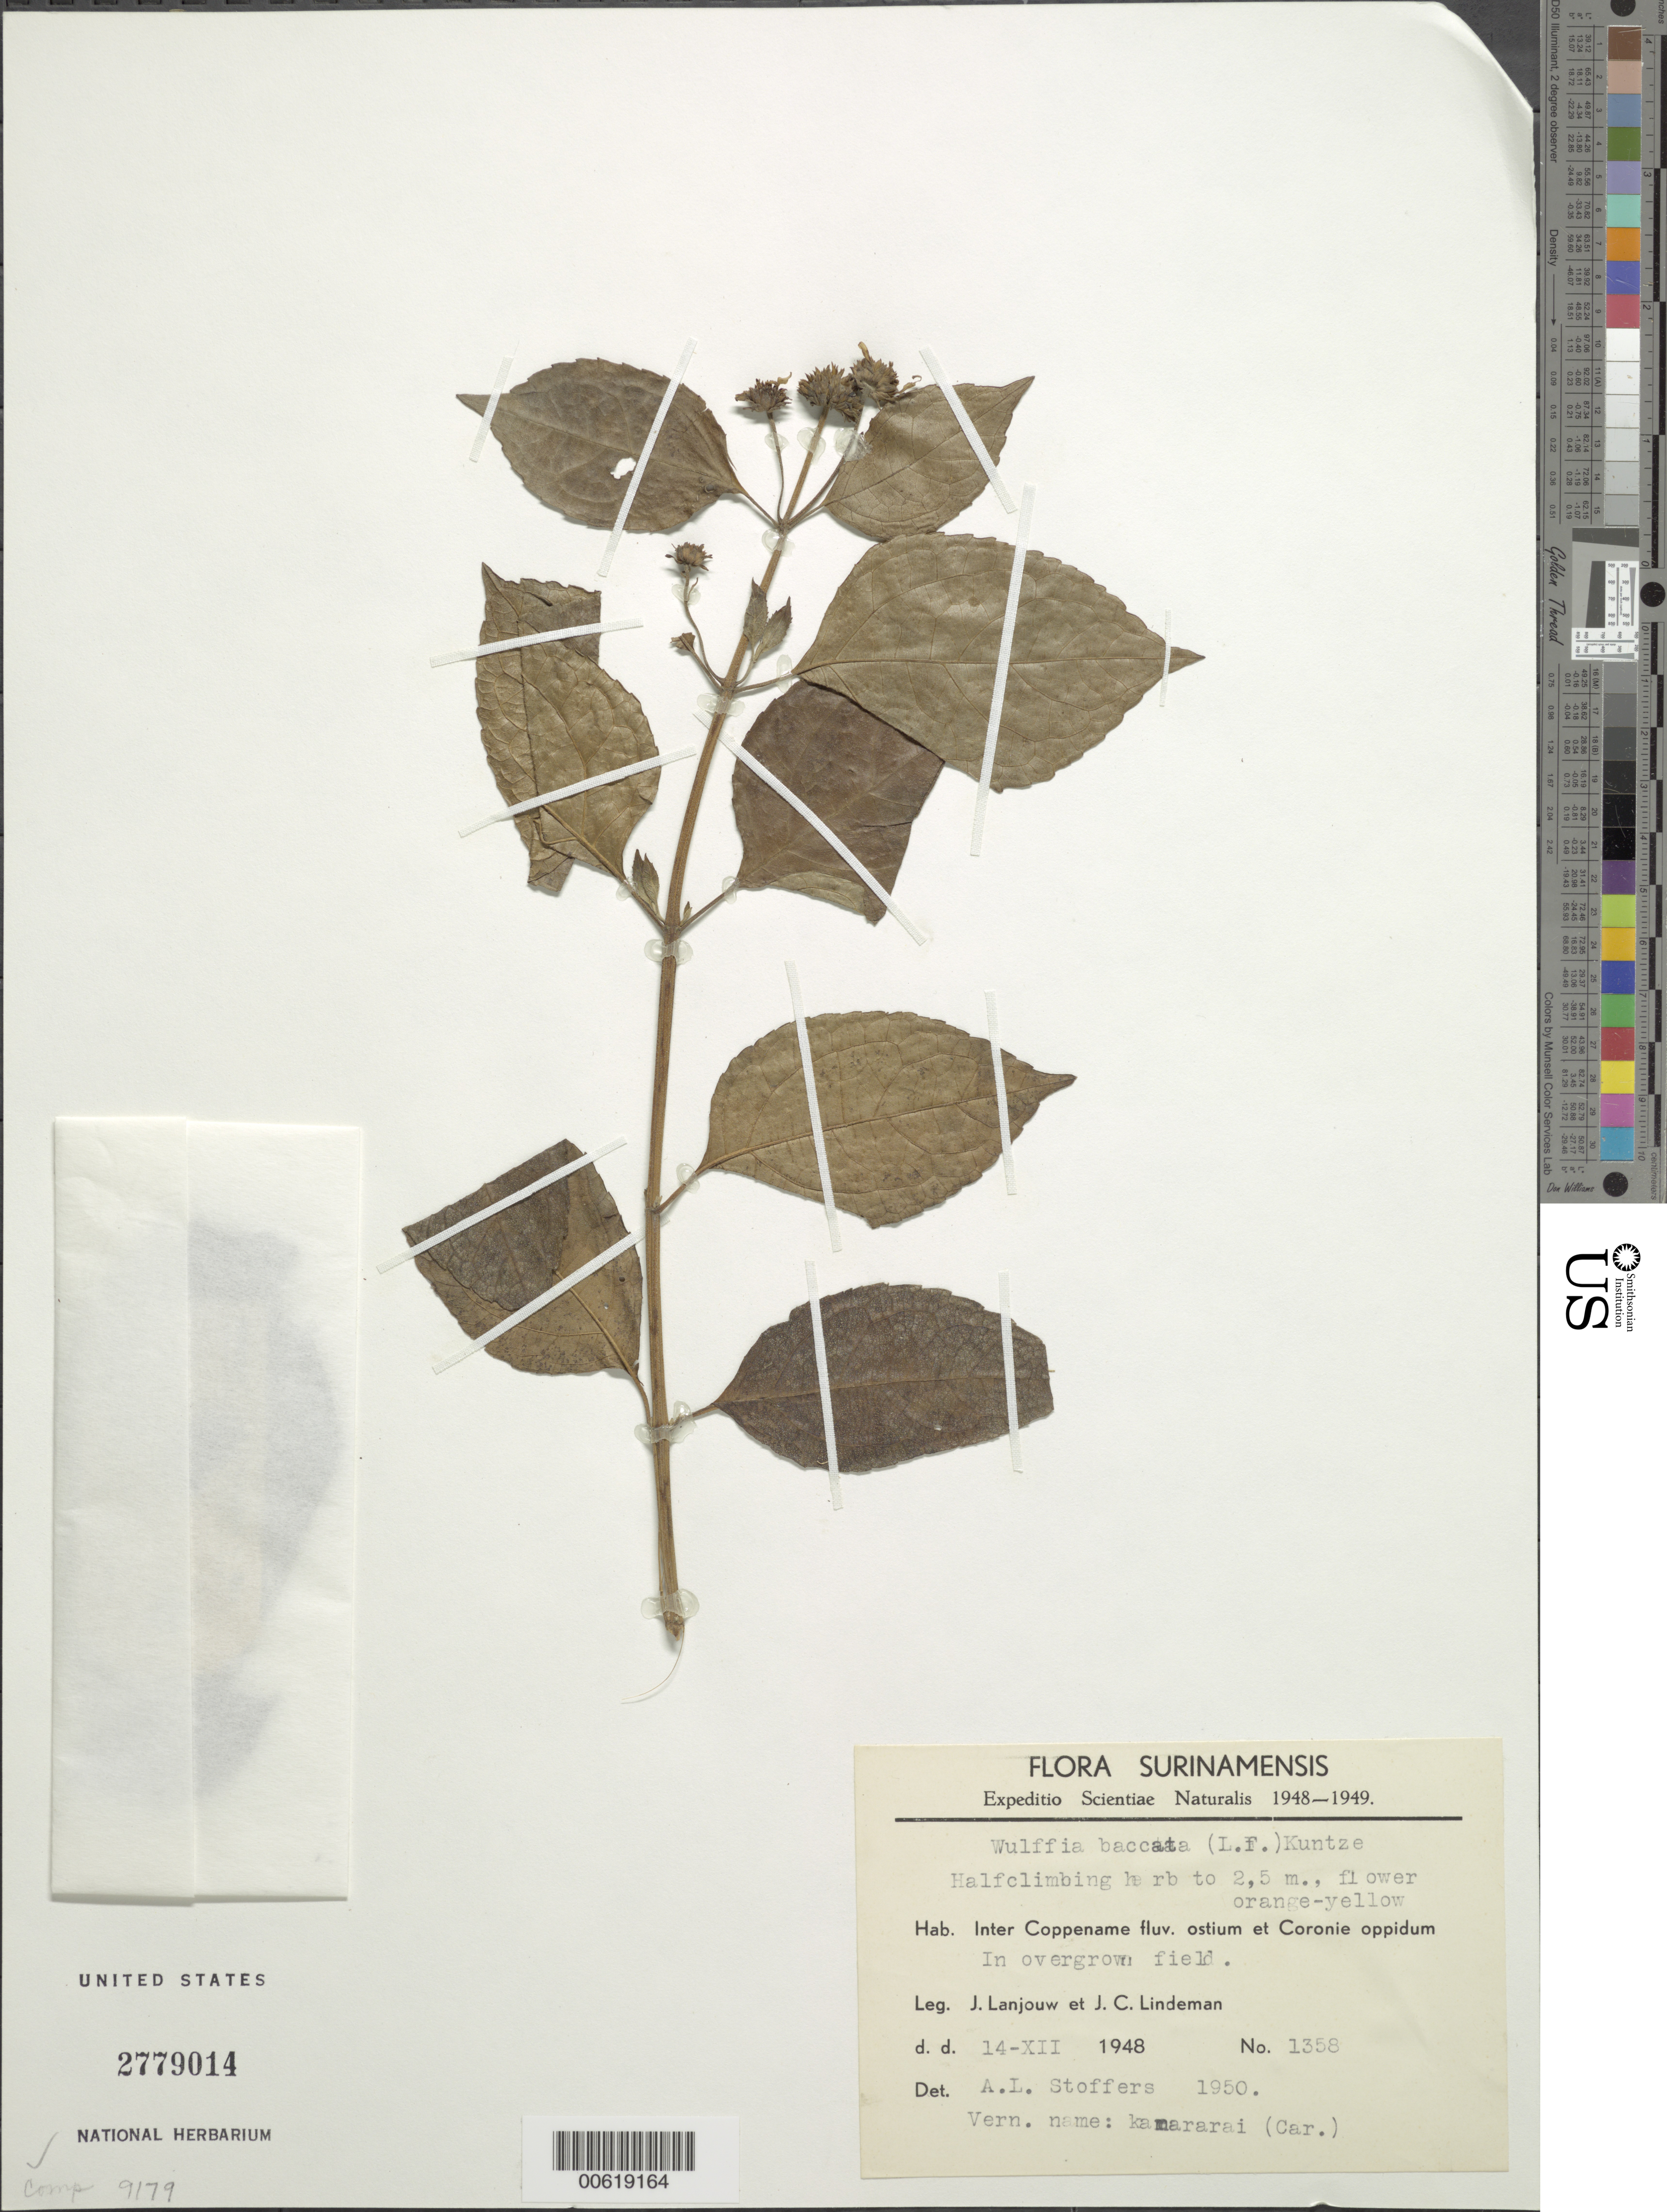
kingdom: Plantae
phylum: Tracheophyta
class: Magnoliopsida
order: Asterales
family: Asteraceae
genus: Wulffia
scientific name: Wulffia baccata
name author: (L. f.) Kuntze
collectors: J. Lanjouw & J. C. Lindeman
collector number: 48 1358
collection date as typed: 14-Dec-48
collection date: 1948-12-14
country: Suriname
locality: Coppename R., inter fluv. ostium et Coronie oppidum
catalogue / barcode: US 2779014